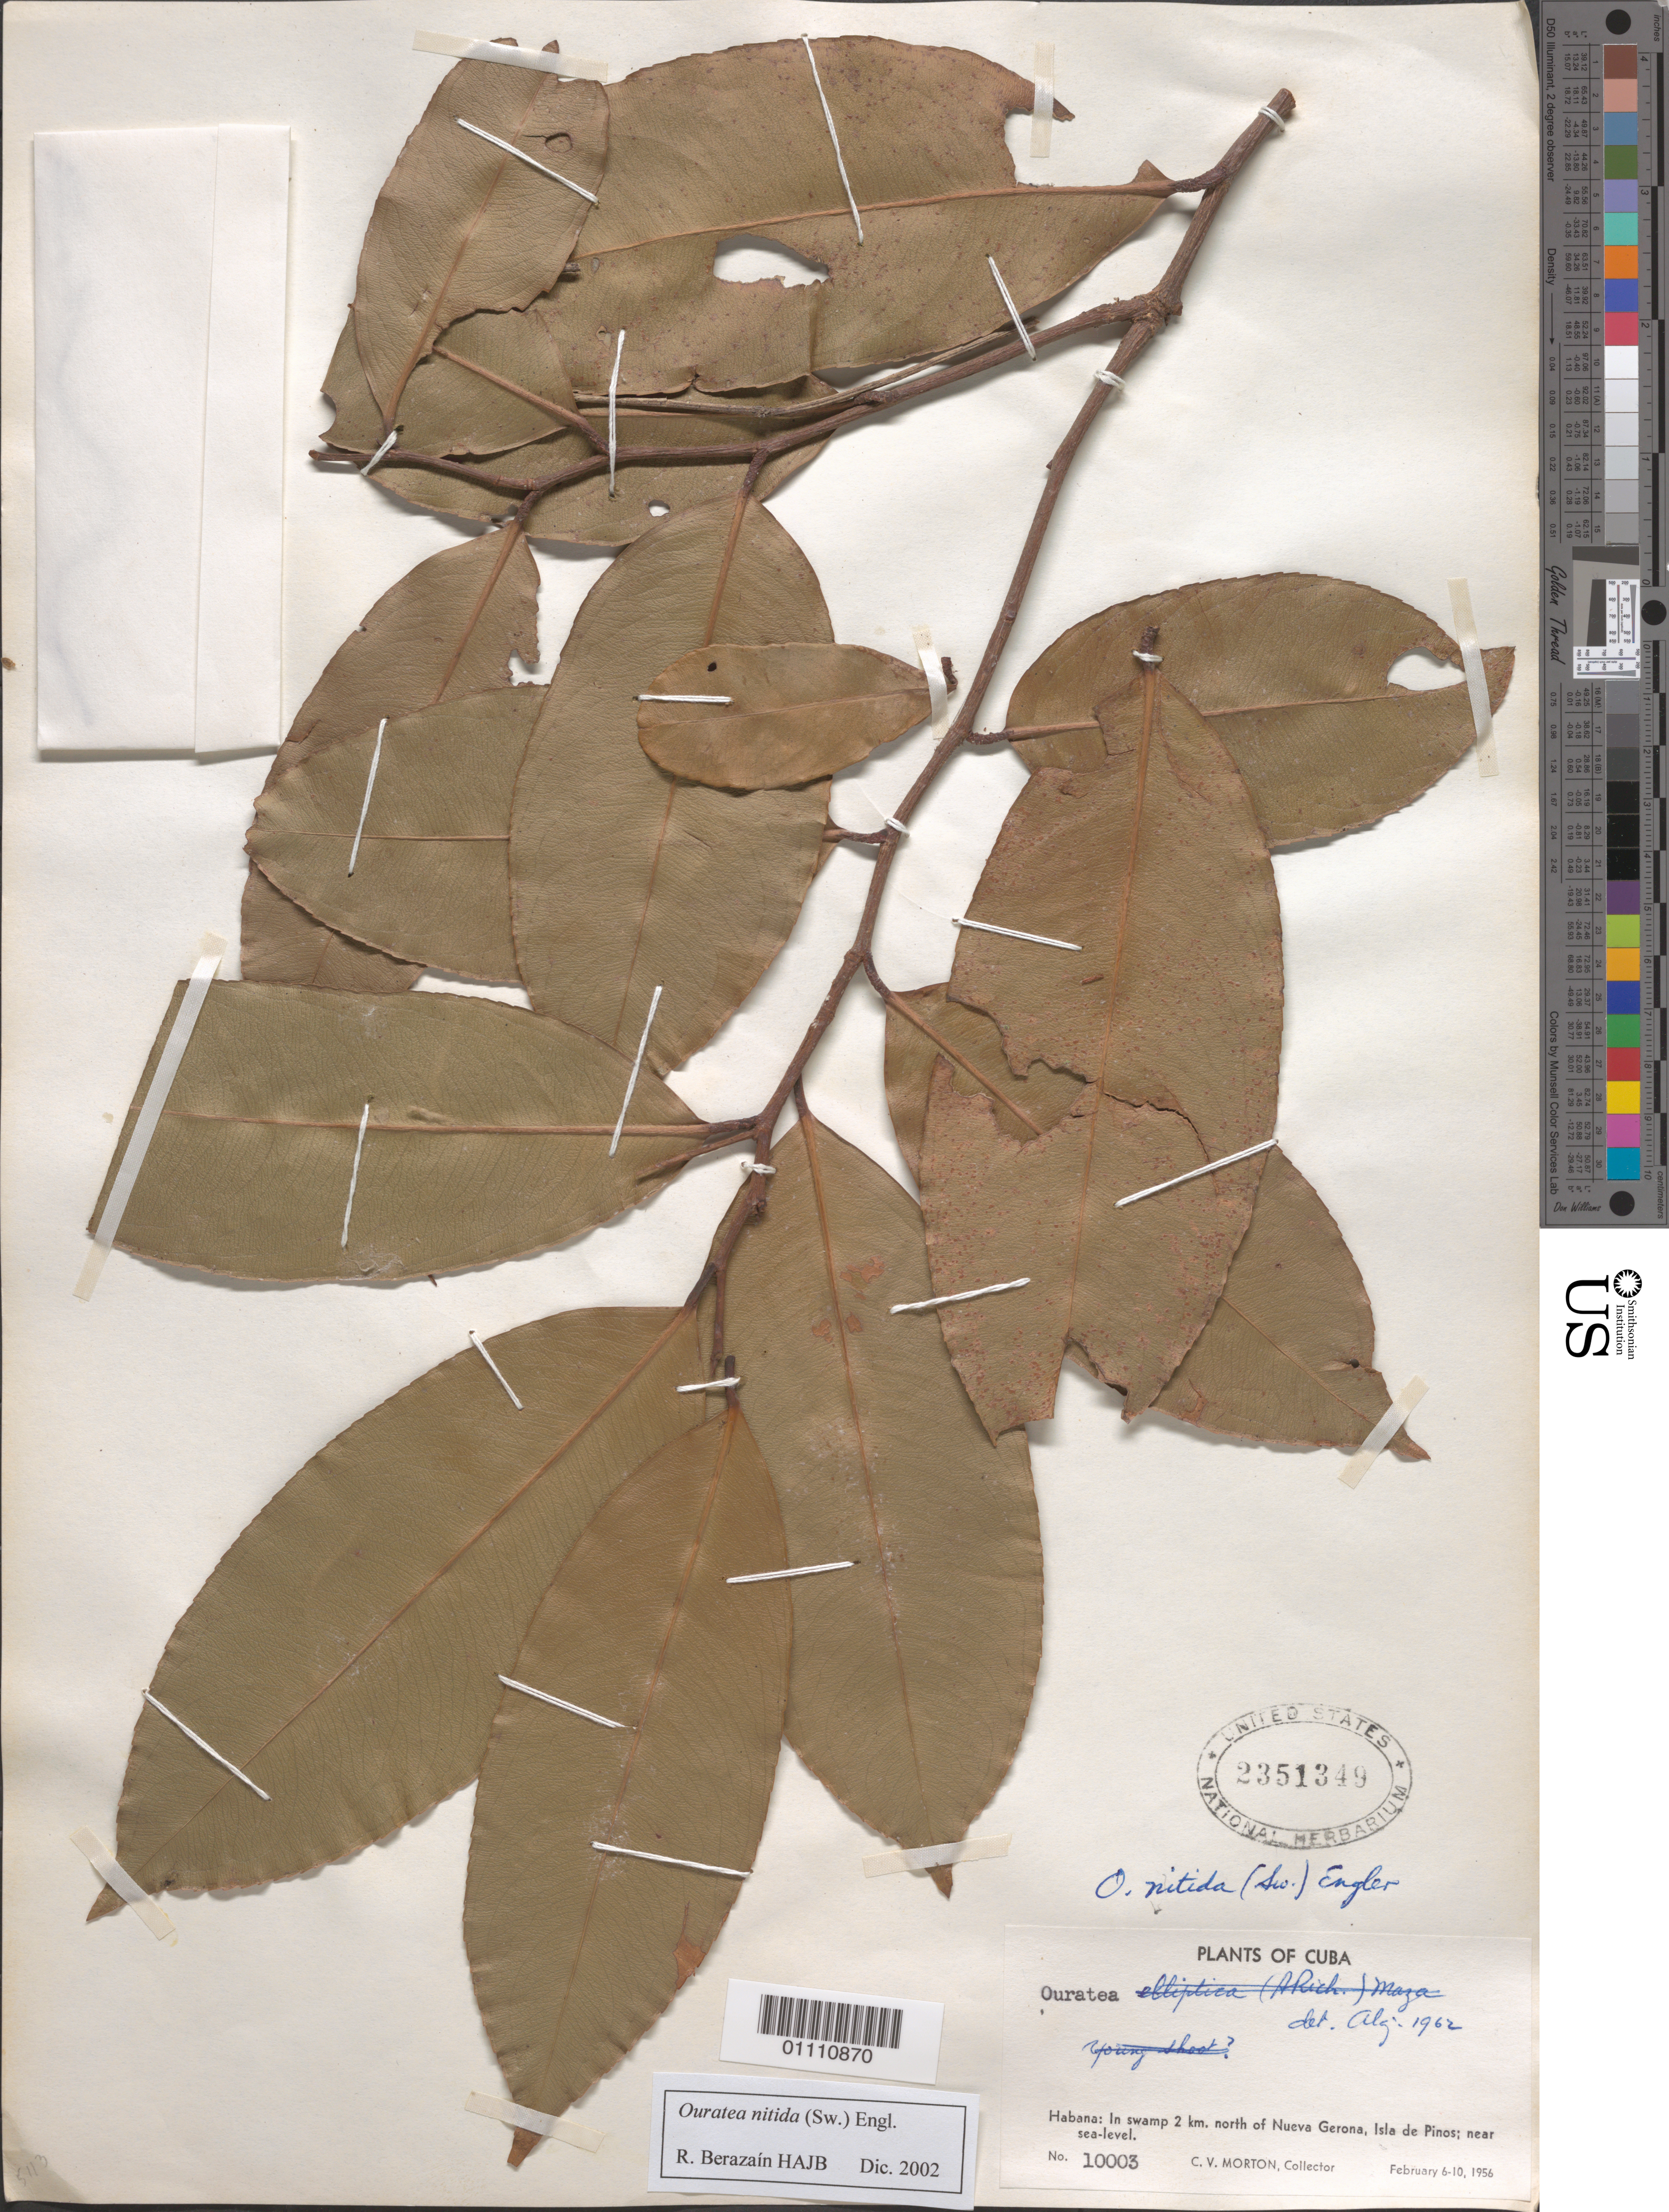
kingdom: Plantae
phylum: Tracheophyta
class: Magnoliopsida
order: Malpighiales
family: Ochnaceae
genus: Ouratea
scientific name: Ouratea nitida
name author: (Sw.) Engl.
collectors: C. V. Morton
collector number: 10003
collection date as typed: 06 Feb 1956 to 10 Feb 1956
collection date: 1956-02-06/1956-02-10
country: Cuba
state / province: Isla de La Juventud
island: Isla de la Juventud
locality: Isle of Pines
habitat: near sea level. in swamp north of nueva gerona, isla de pinos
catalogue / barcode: US 2351349